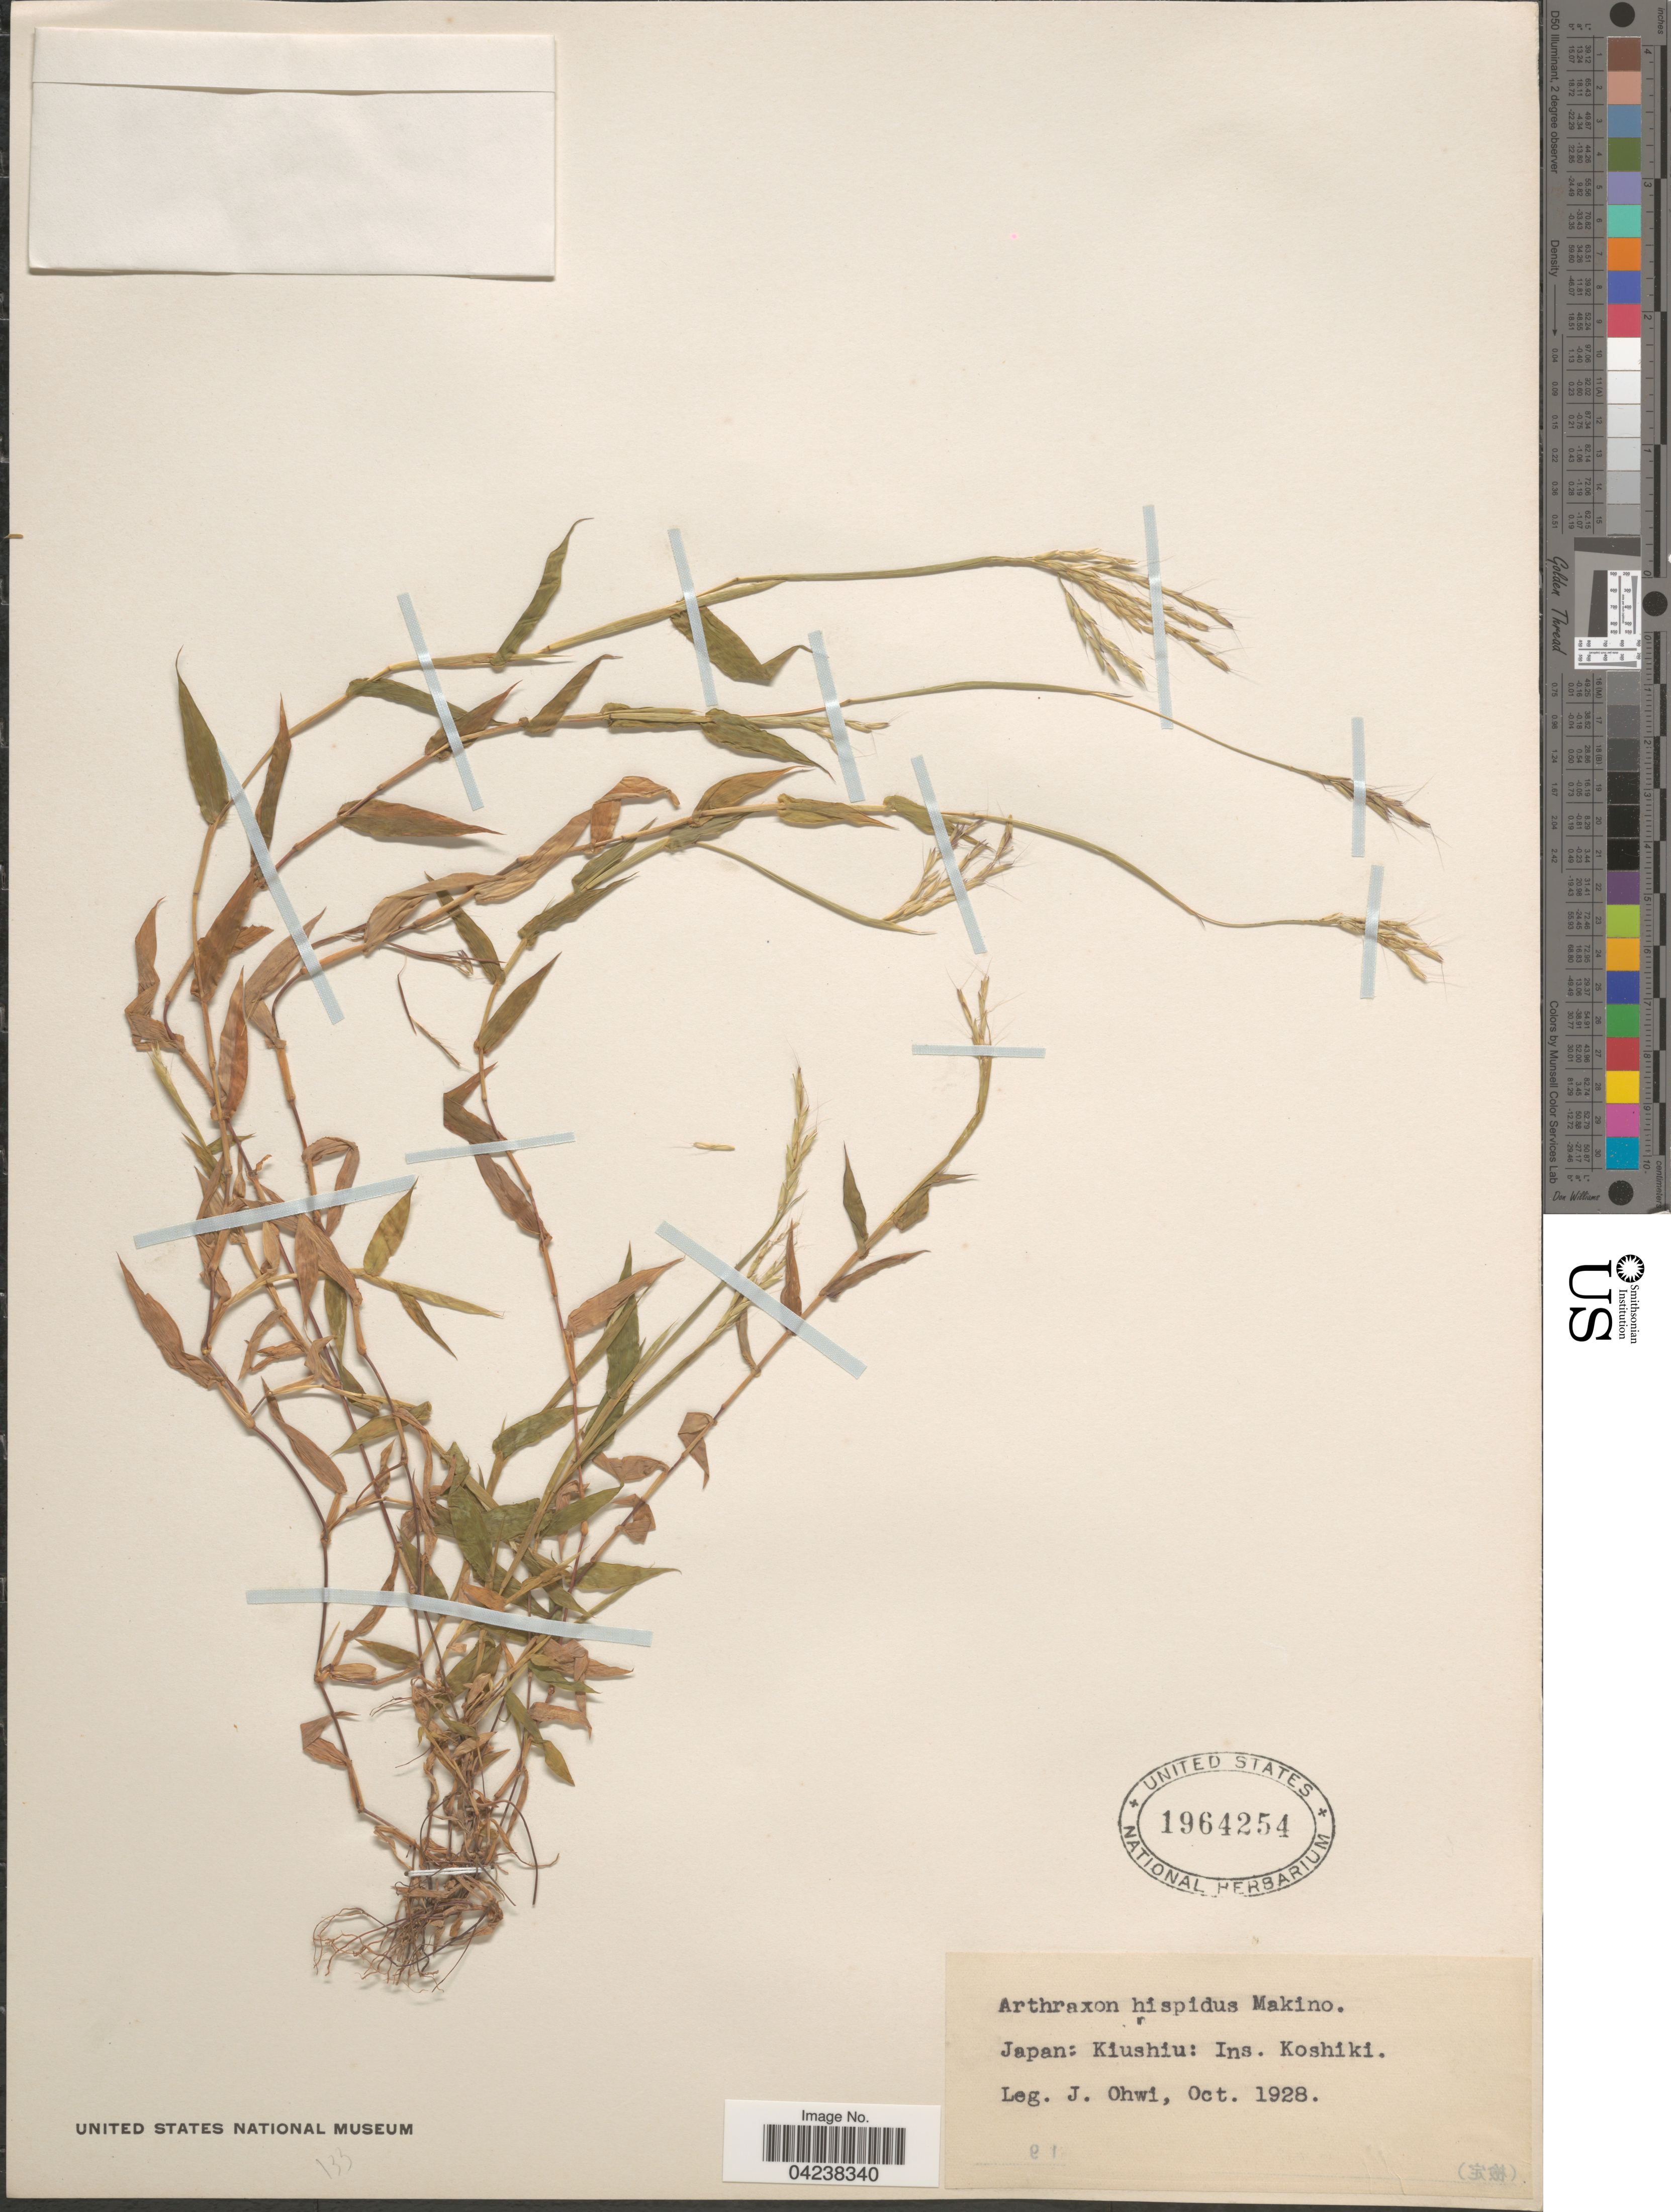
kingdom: Plantae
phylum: Tracheophyta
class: Liliopsida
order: Poales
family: Poaceae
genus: Arthraxon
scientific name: Arthraxon hispidus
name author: (Thunb.) Makino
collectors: J. Ohwi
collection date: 1928-10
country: Japan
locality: Kiushiu: Ins. Koshiki.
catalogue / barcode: US 1964254